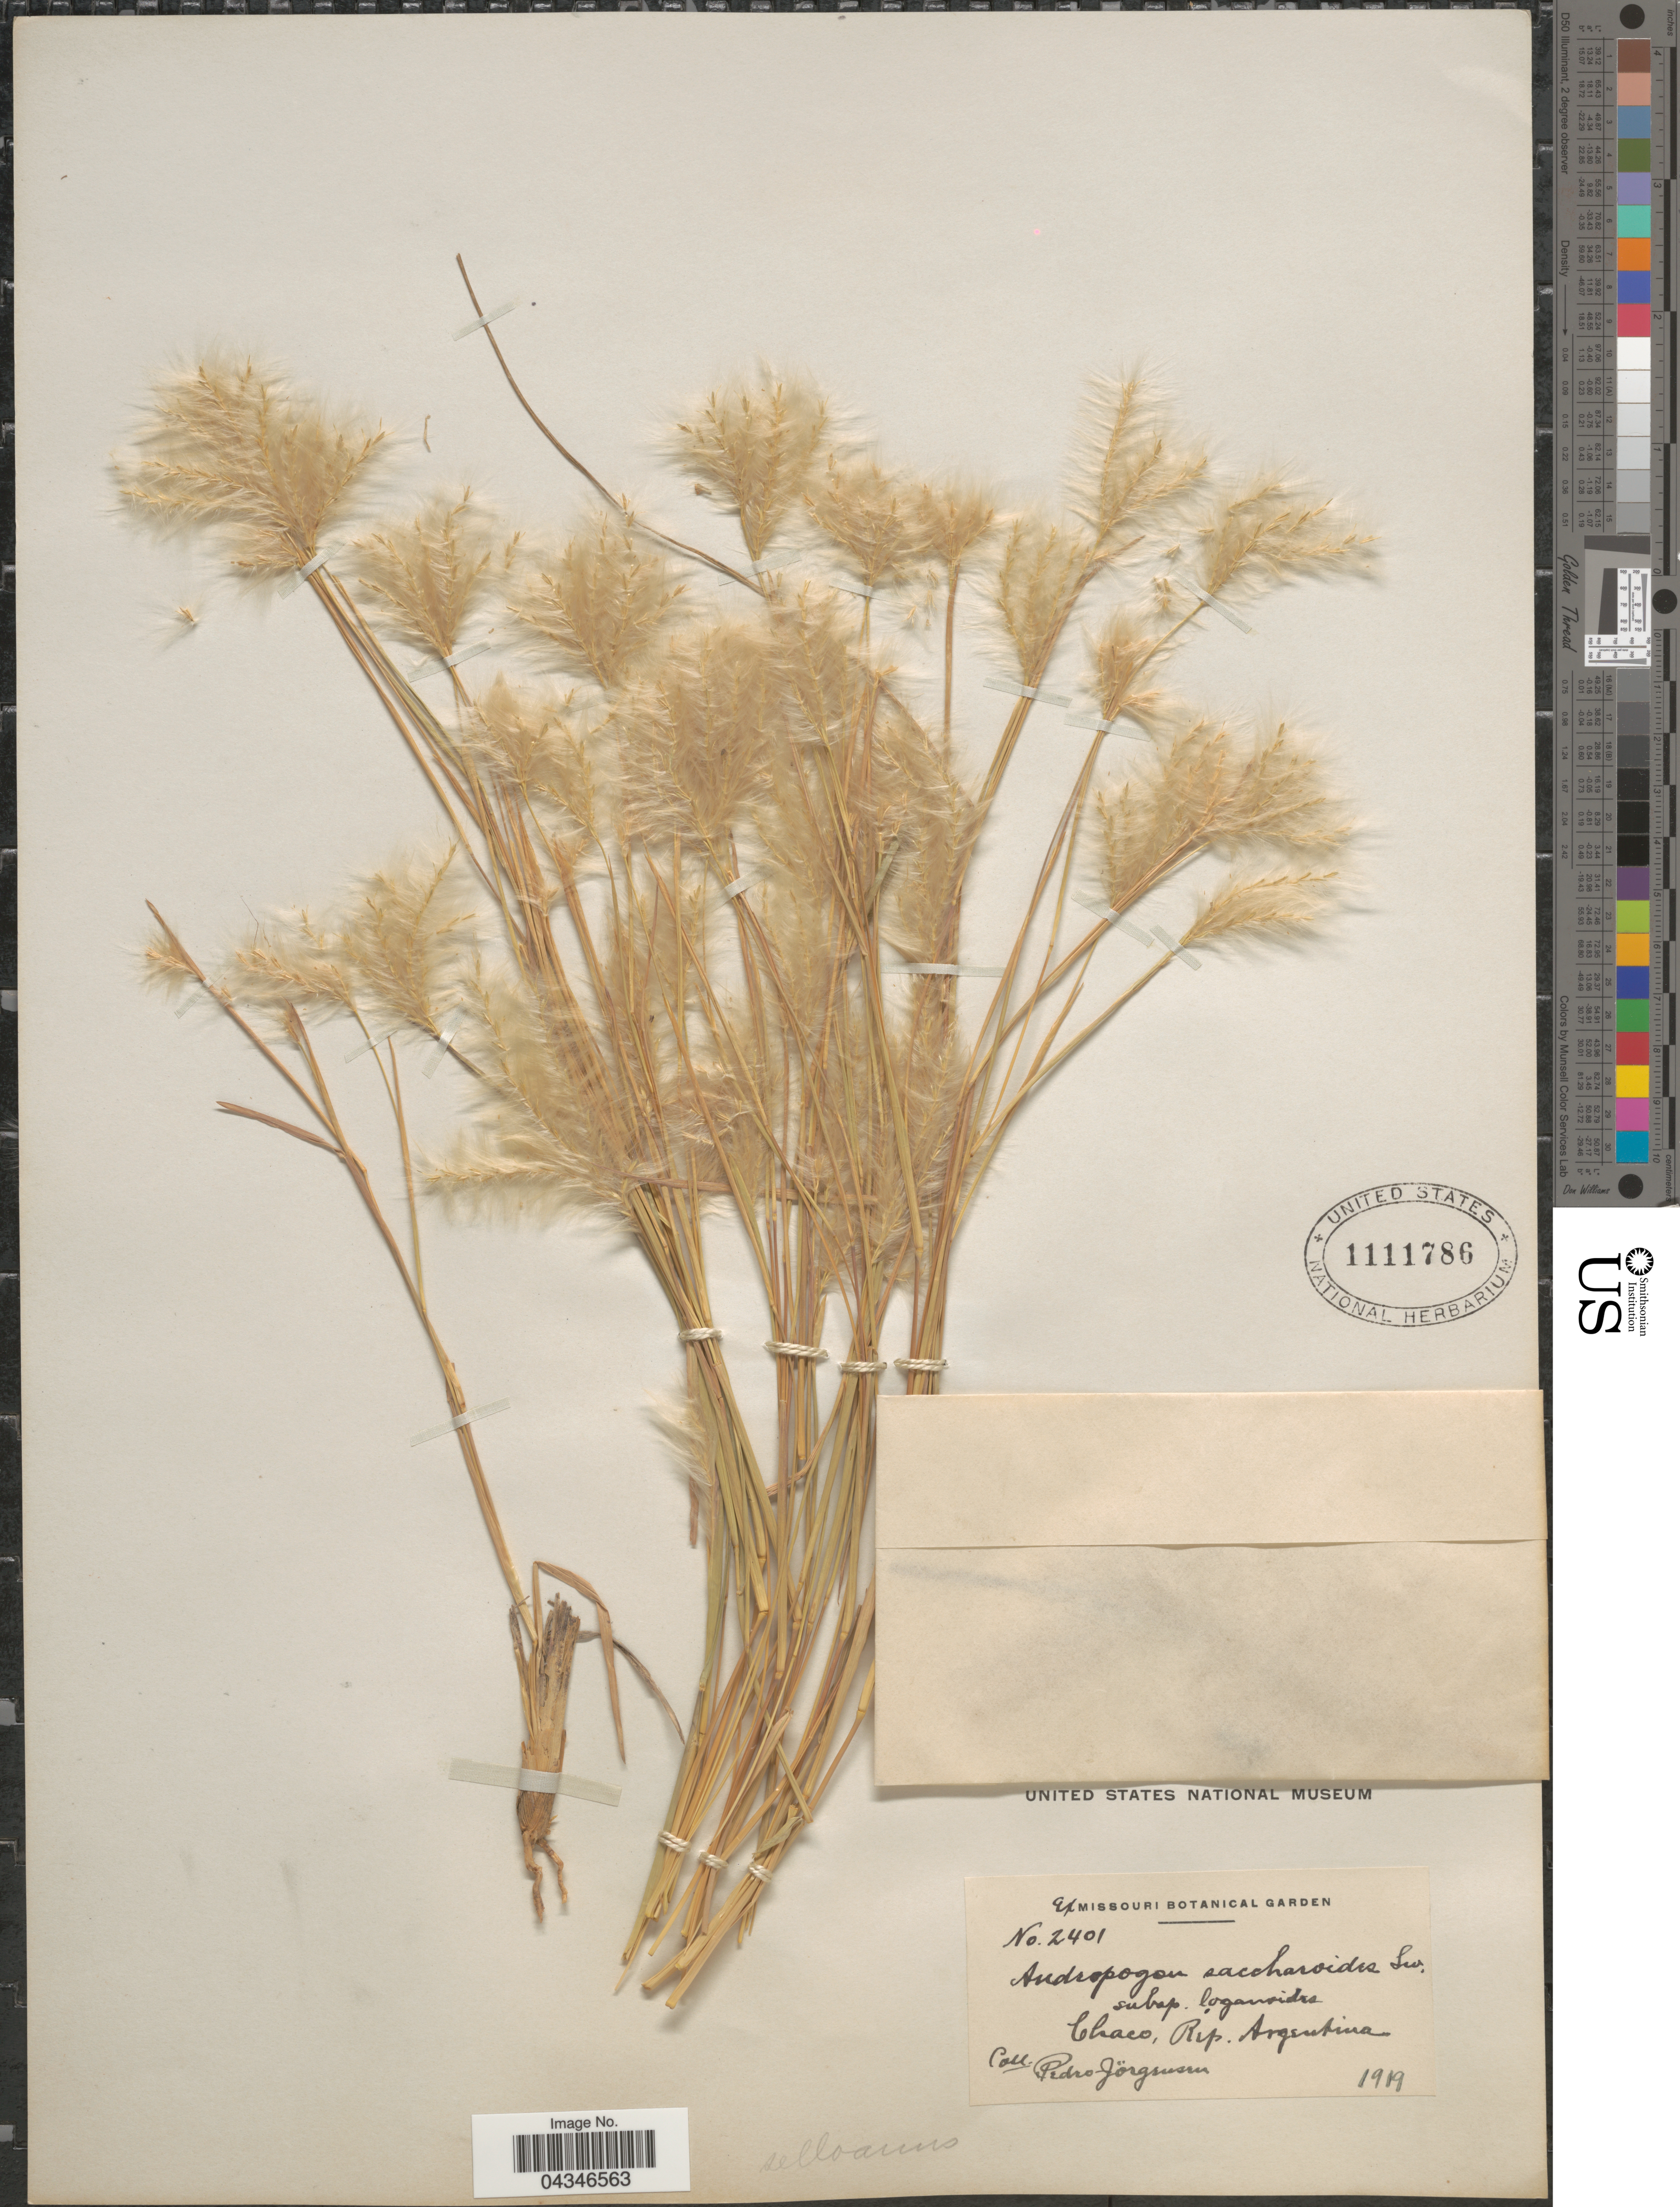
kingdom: Plantae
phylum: Tracheophyta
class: Liliopsida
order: Poales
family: Poaceae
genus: Andropogon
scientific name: Andropogon selloanus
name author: (Hack.) Hack.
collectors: P. Jörgensen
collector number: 2401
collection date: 1919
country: Argentina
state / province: Chaco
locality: Rep. Argentina.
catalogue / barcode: US 1111786